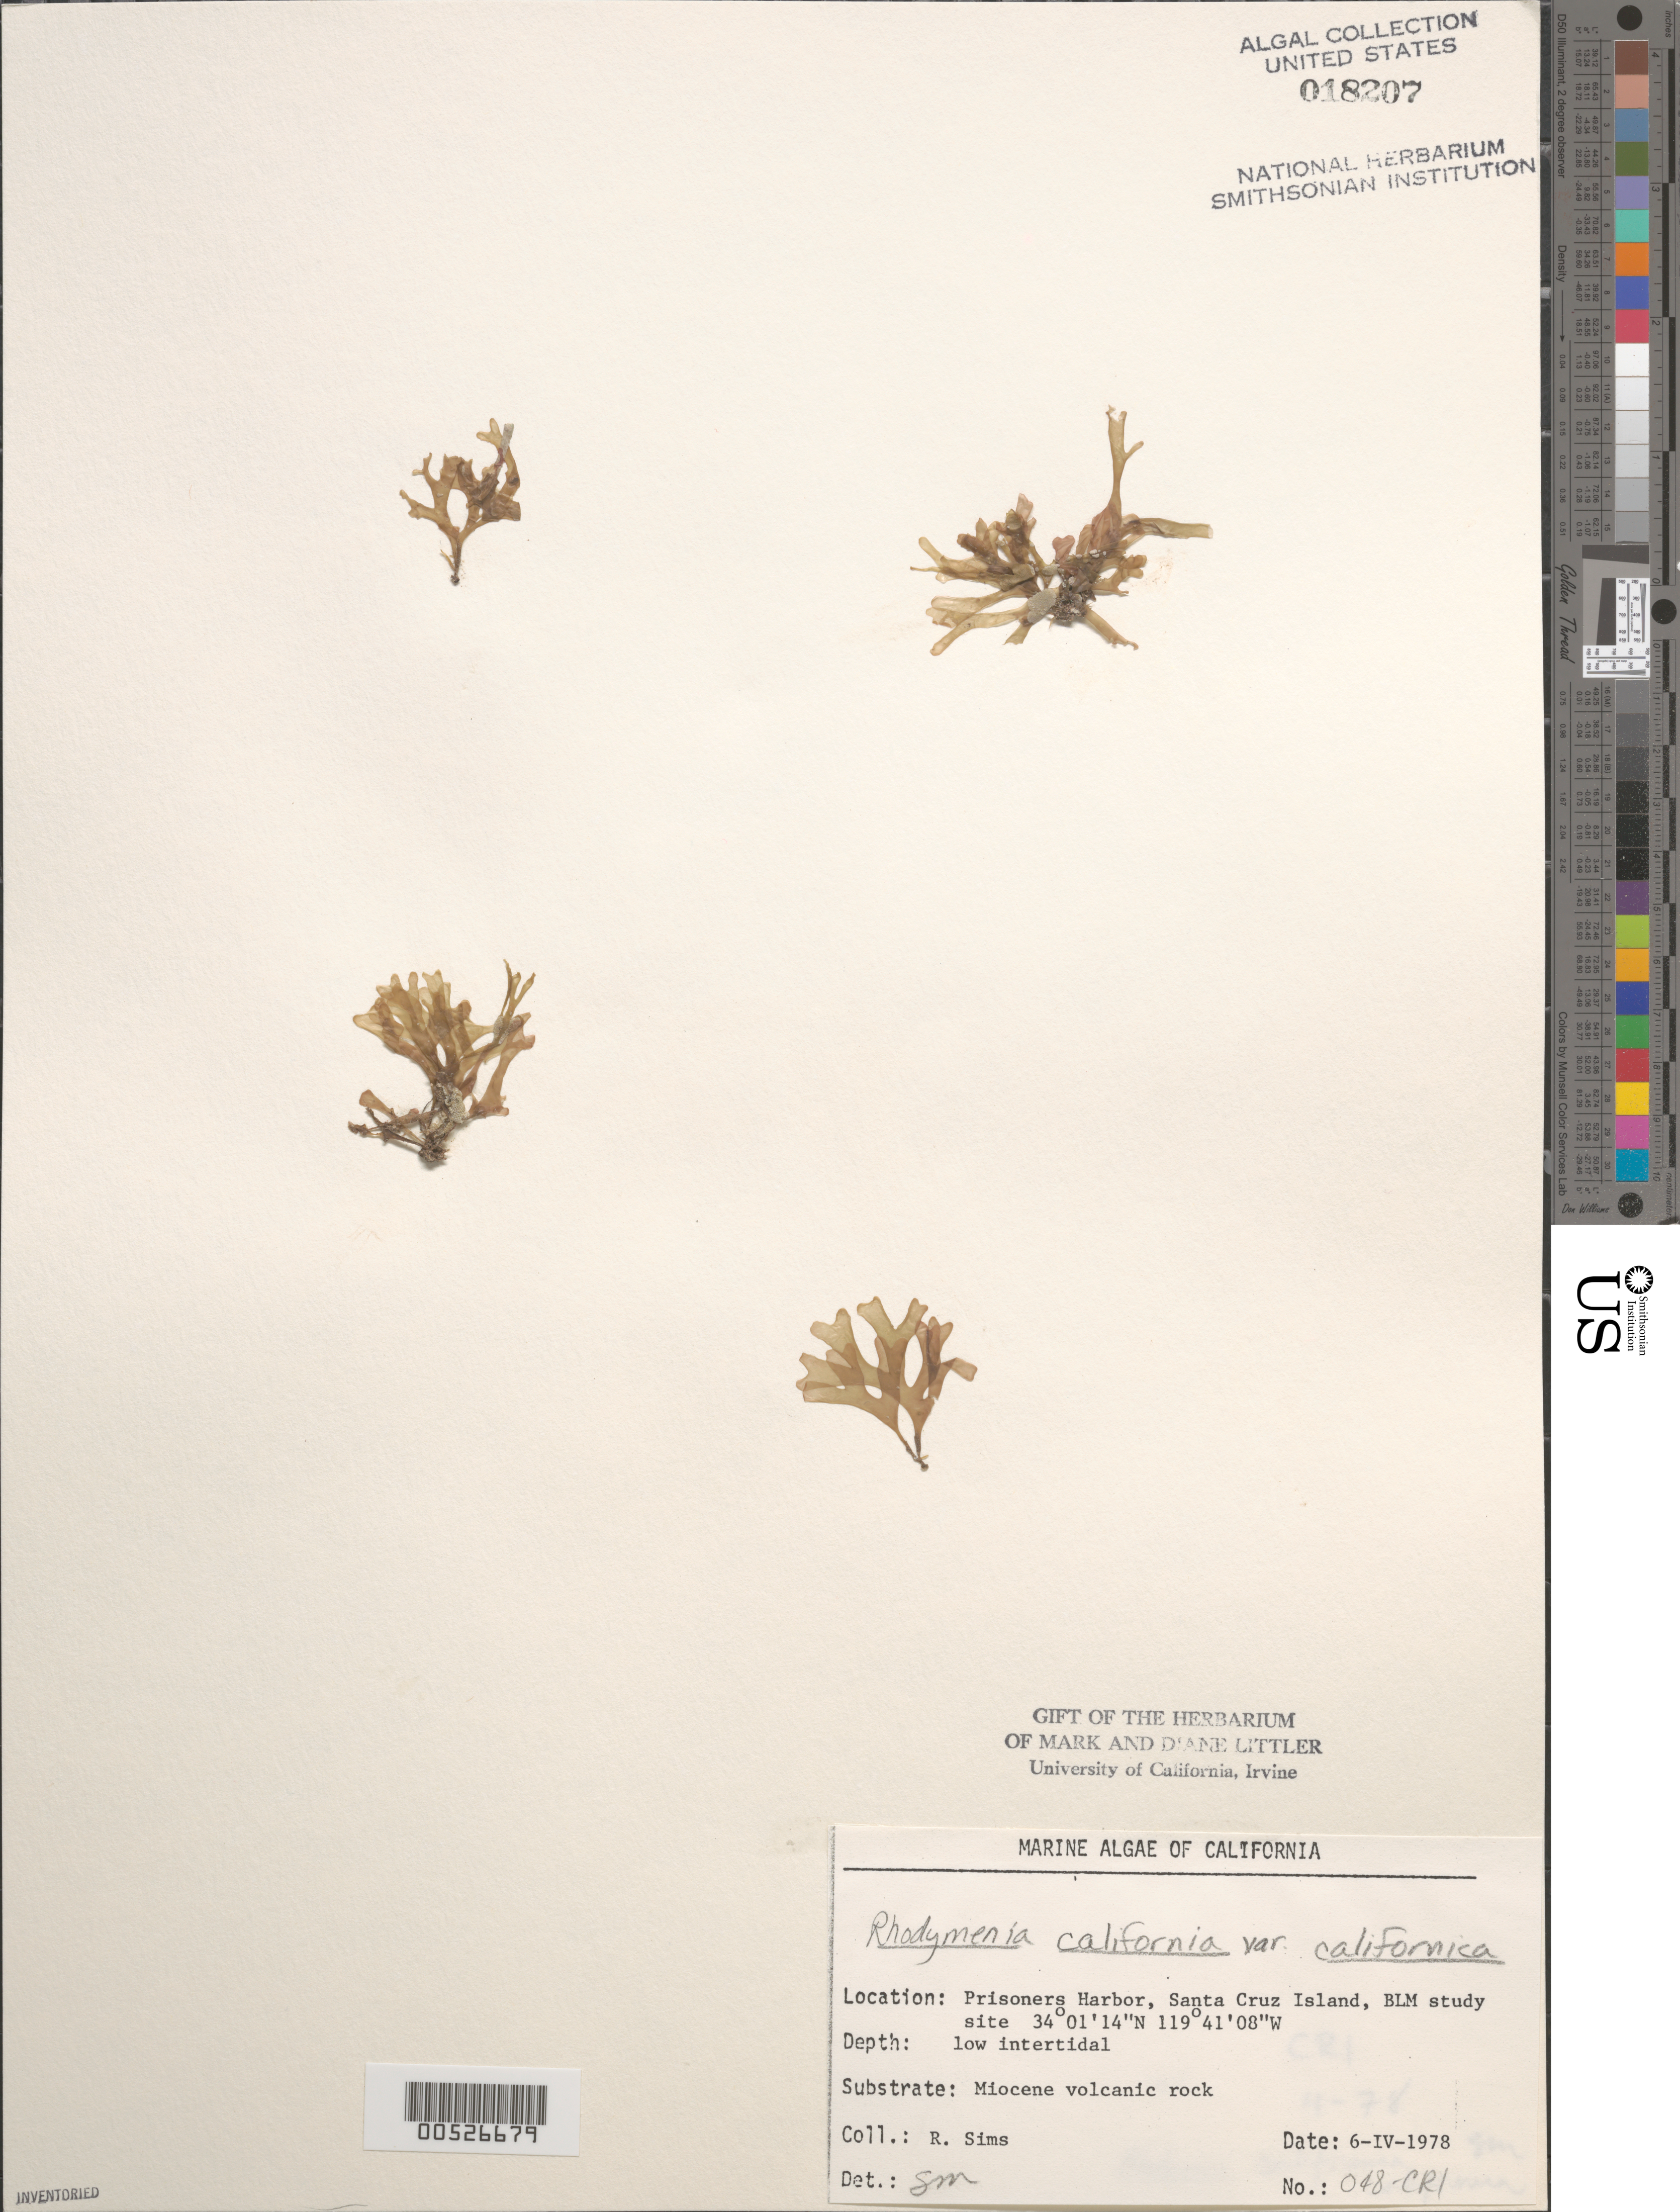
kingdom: Plantae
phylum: Rhodophyta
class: Florideophyceae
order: Rhodymeniales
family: Rhodymeniaceae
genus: Rhodymenia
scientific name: Rhodymenia californica var. californica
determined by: Murray, S. N.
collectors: R. H. Sims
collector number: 048-cri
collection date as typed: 06 Apr 1978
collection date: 1978-04-06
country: United States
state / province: California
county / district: Santa Barbara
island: Santa Cruz Island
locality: Prisoners Harbor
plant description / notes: BLM-SOCALBIGHT Rocky Intertidal Survey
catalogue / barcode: US 18207